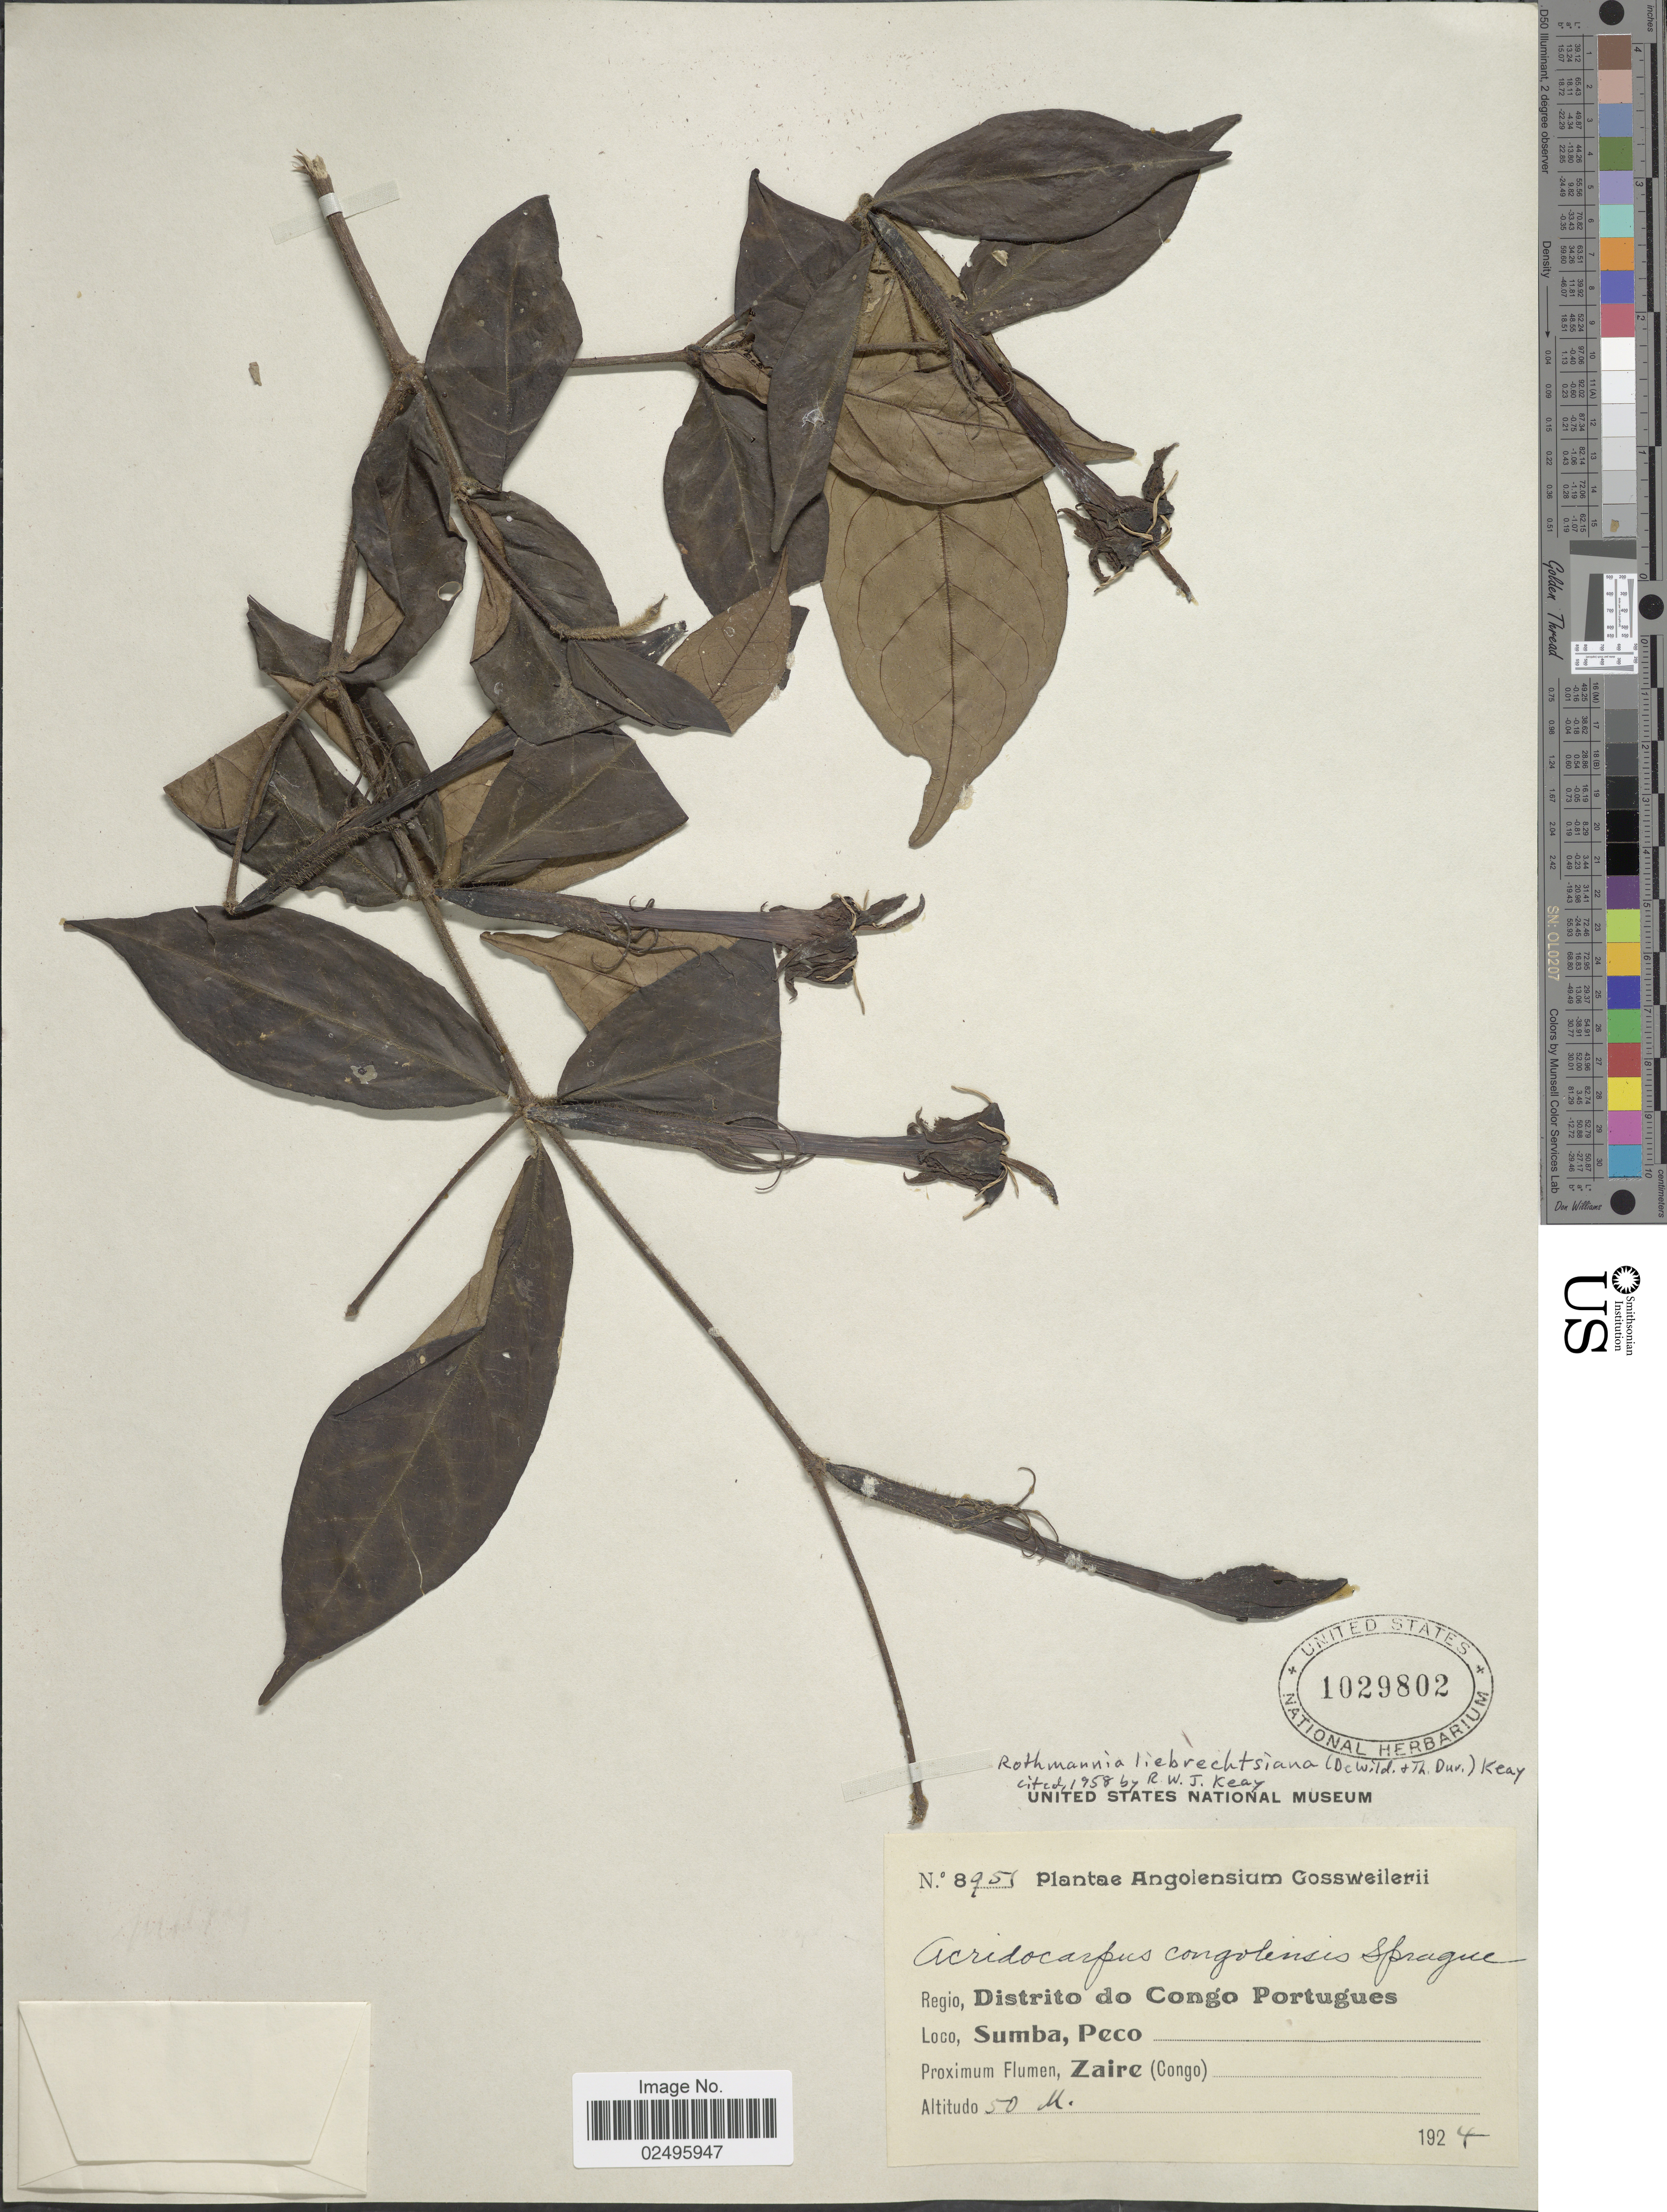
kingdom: Plantae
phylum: Tracheophyta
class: Magnoliopsida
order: Gentianales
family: Rubiaceae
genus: Rothmannia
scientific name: Rothmannia liebrechtsiana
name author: (De Wild. & Durand) Keay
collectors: -. Gossweiler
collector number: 8951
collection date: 1924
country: Angola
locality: Regio Distrito de Congo Portugues. Sumba, Peco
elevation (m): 50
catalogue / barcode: US 1029802